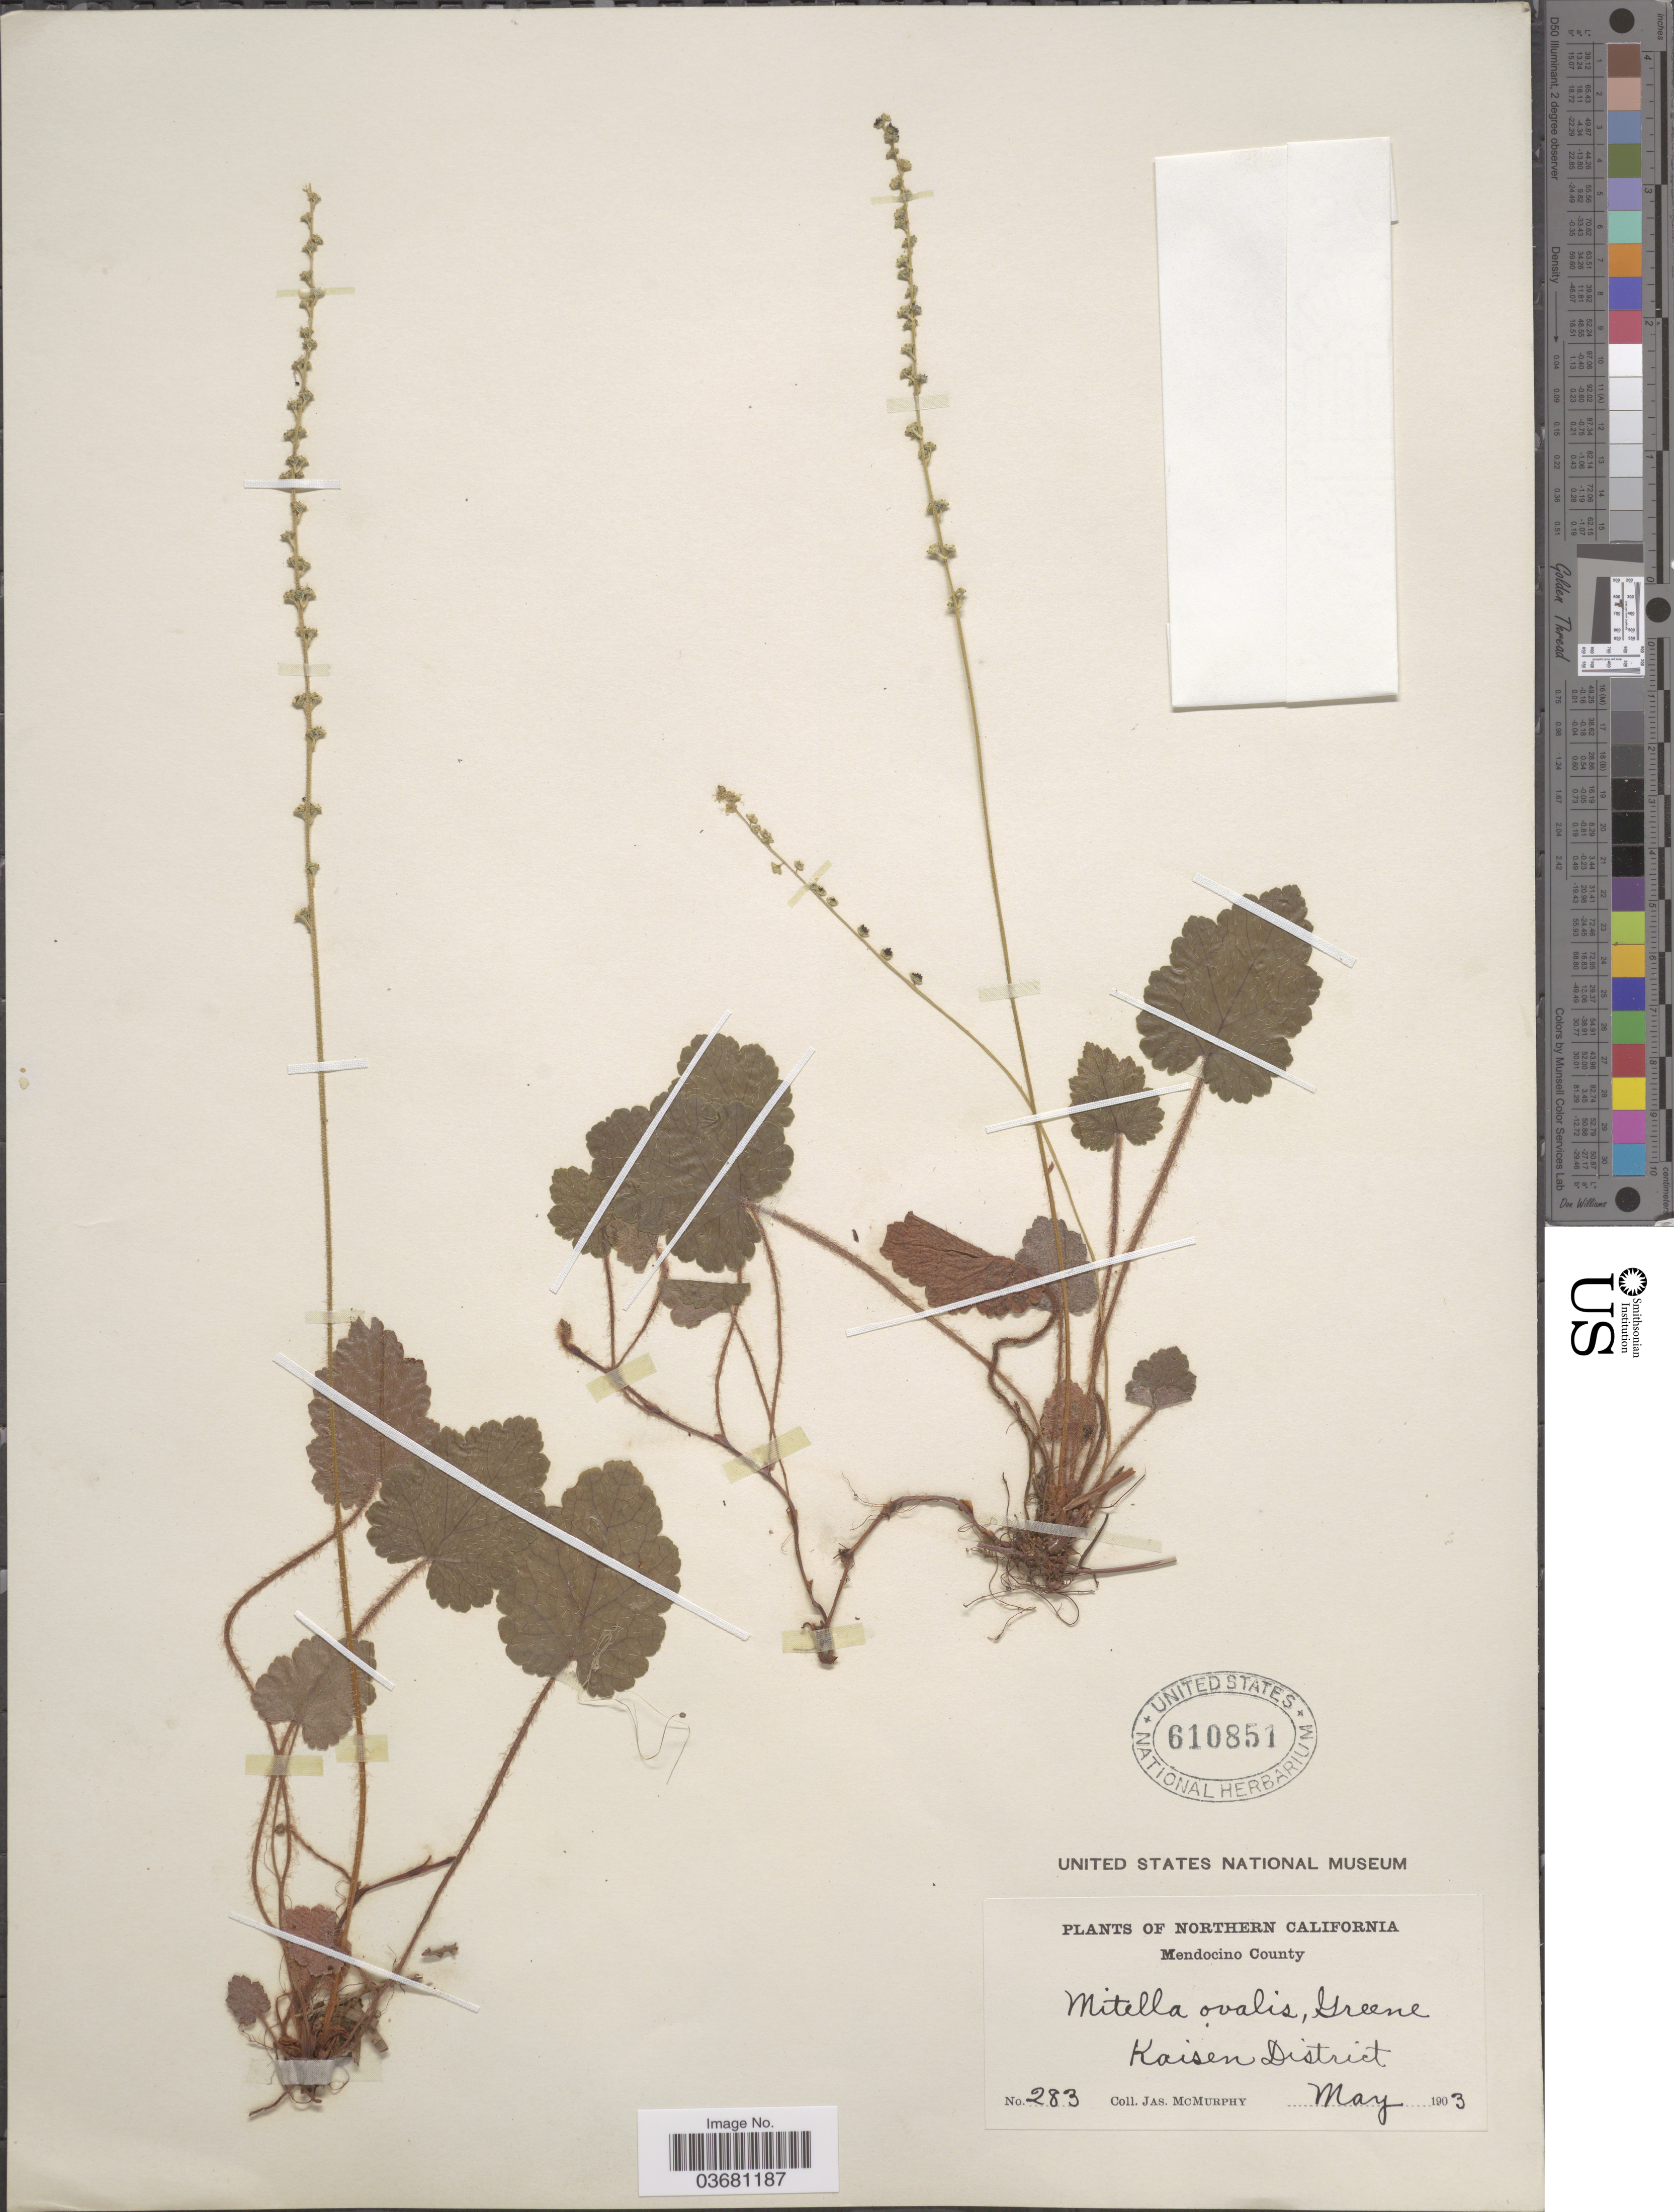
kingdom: Plantae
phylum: Tracheophyta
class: Magnoliopsida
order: Saxifragales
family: Saxifragaceae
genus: Mitella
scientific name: Mitella ovalis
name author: Greene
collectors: J. McMurphy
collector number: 283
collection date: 1903-05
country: United States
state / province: California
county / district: Mendocino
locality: Northern California. Mendocino County. Kaisen District.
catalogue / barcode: US 610851